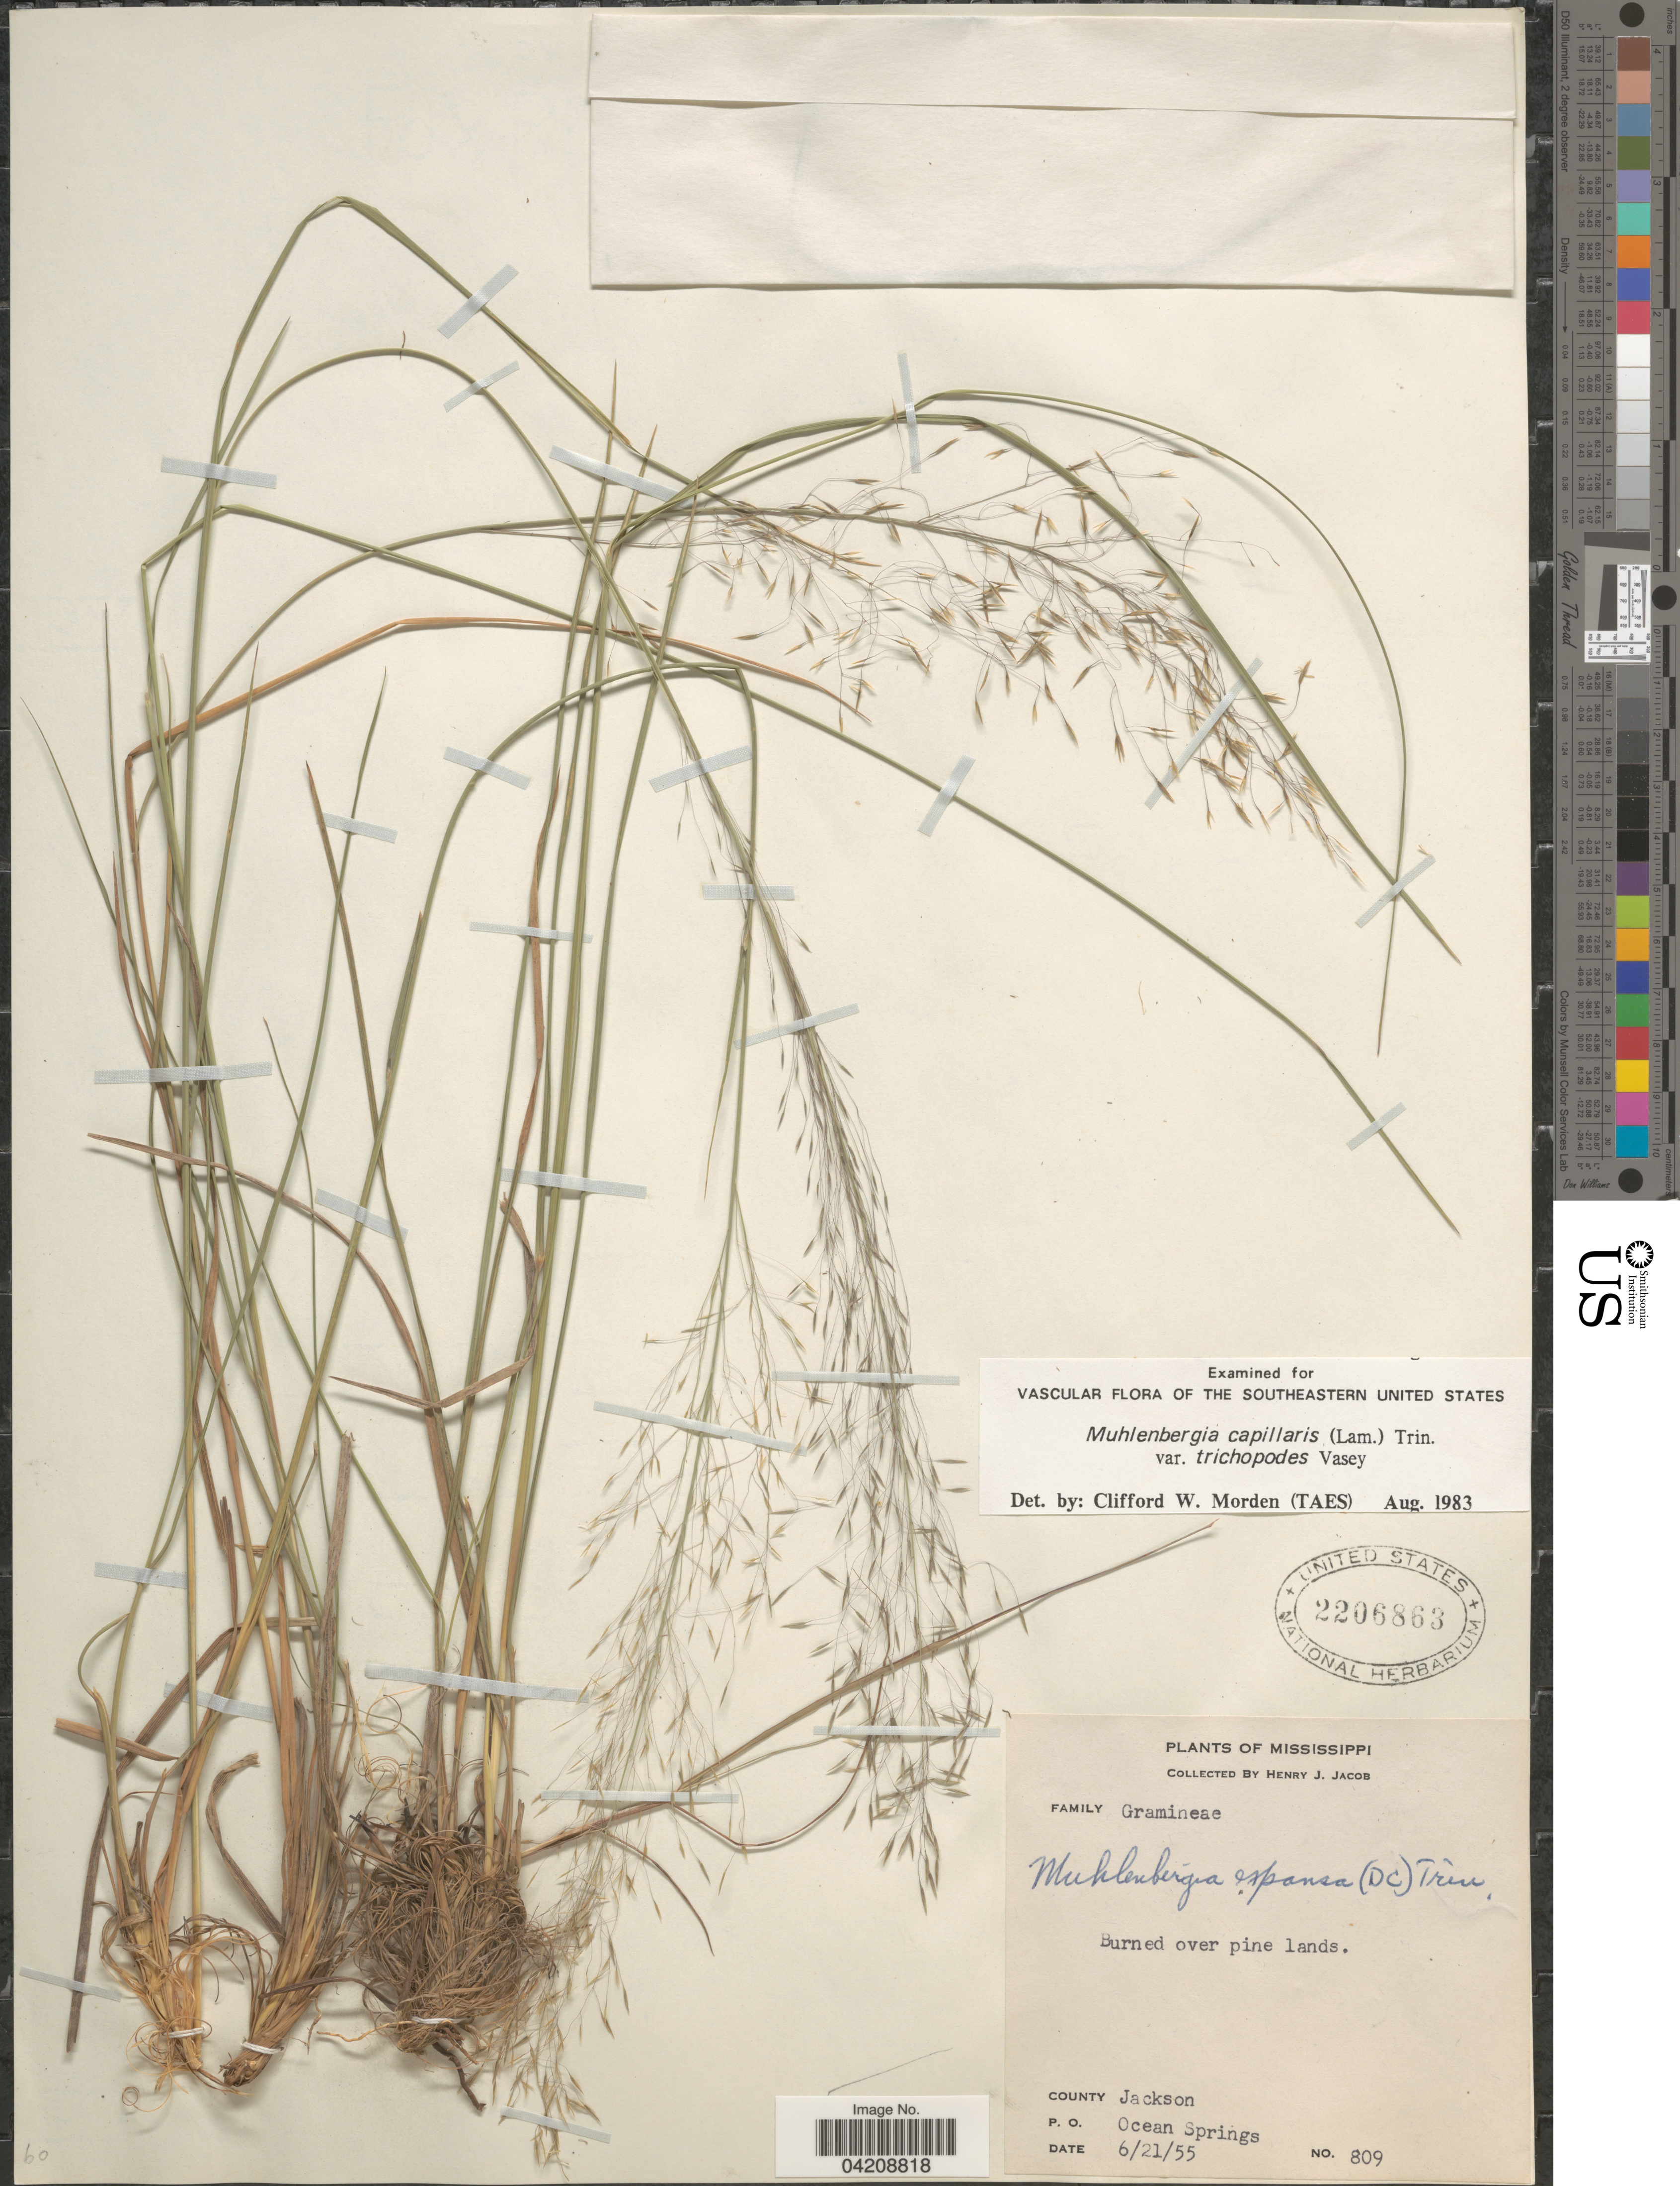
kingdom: Plantae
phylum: Tracheophyta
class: Liliopsida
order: Poales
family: Poaceae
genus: Muhlenbergia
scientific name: Muhlenbergia expansa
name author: Trin.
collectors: H. Jacob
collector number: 809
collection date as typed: Transcribed d/m/y: 21/6/55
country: United States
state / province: Mississippi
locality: County Jackson. Ocean Springs.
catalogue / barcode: US 2206863